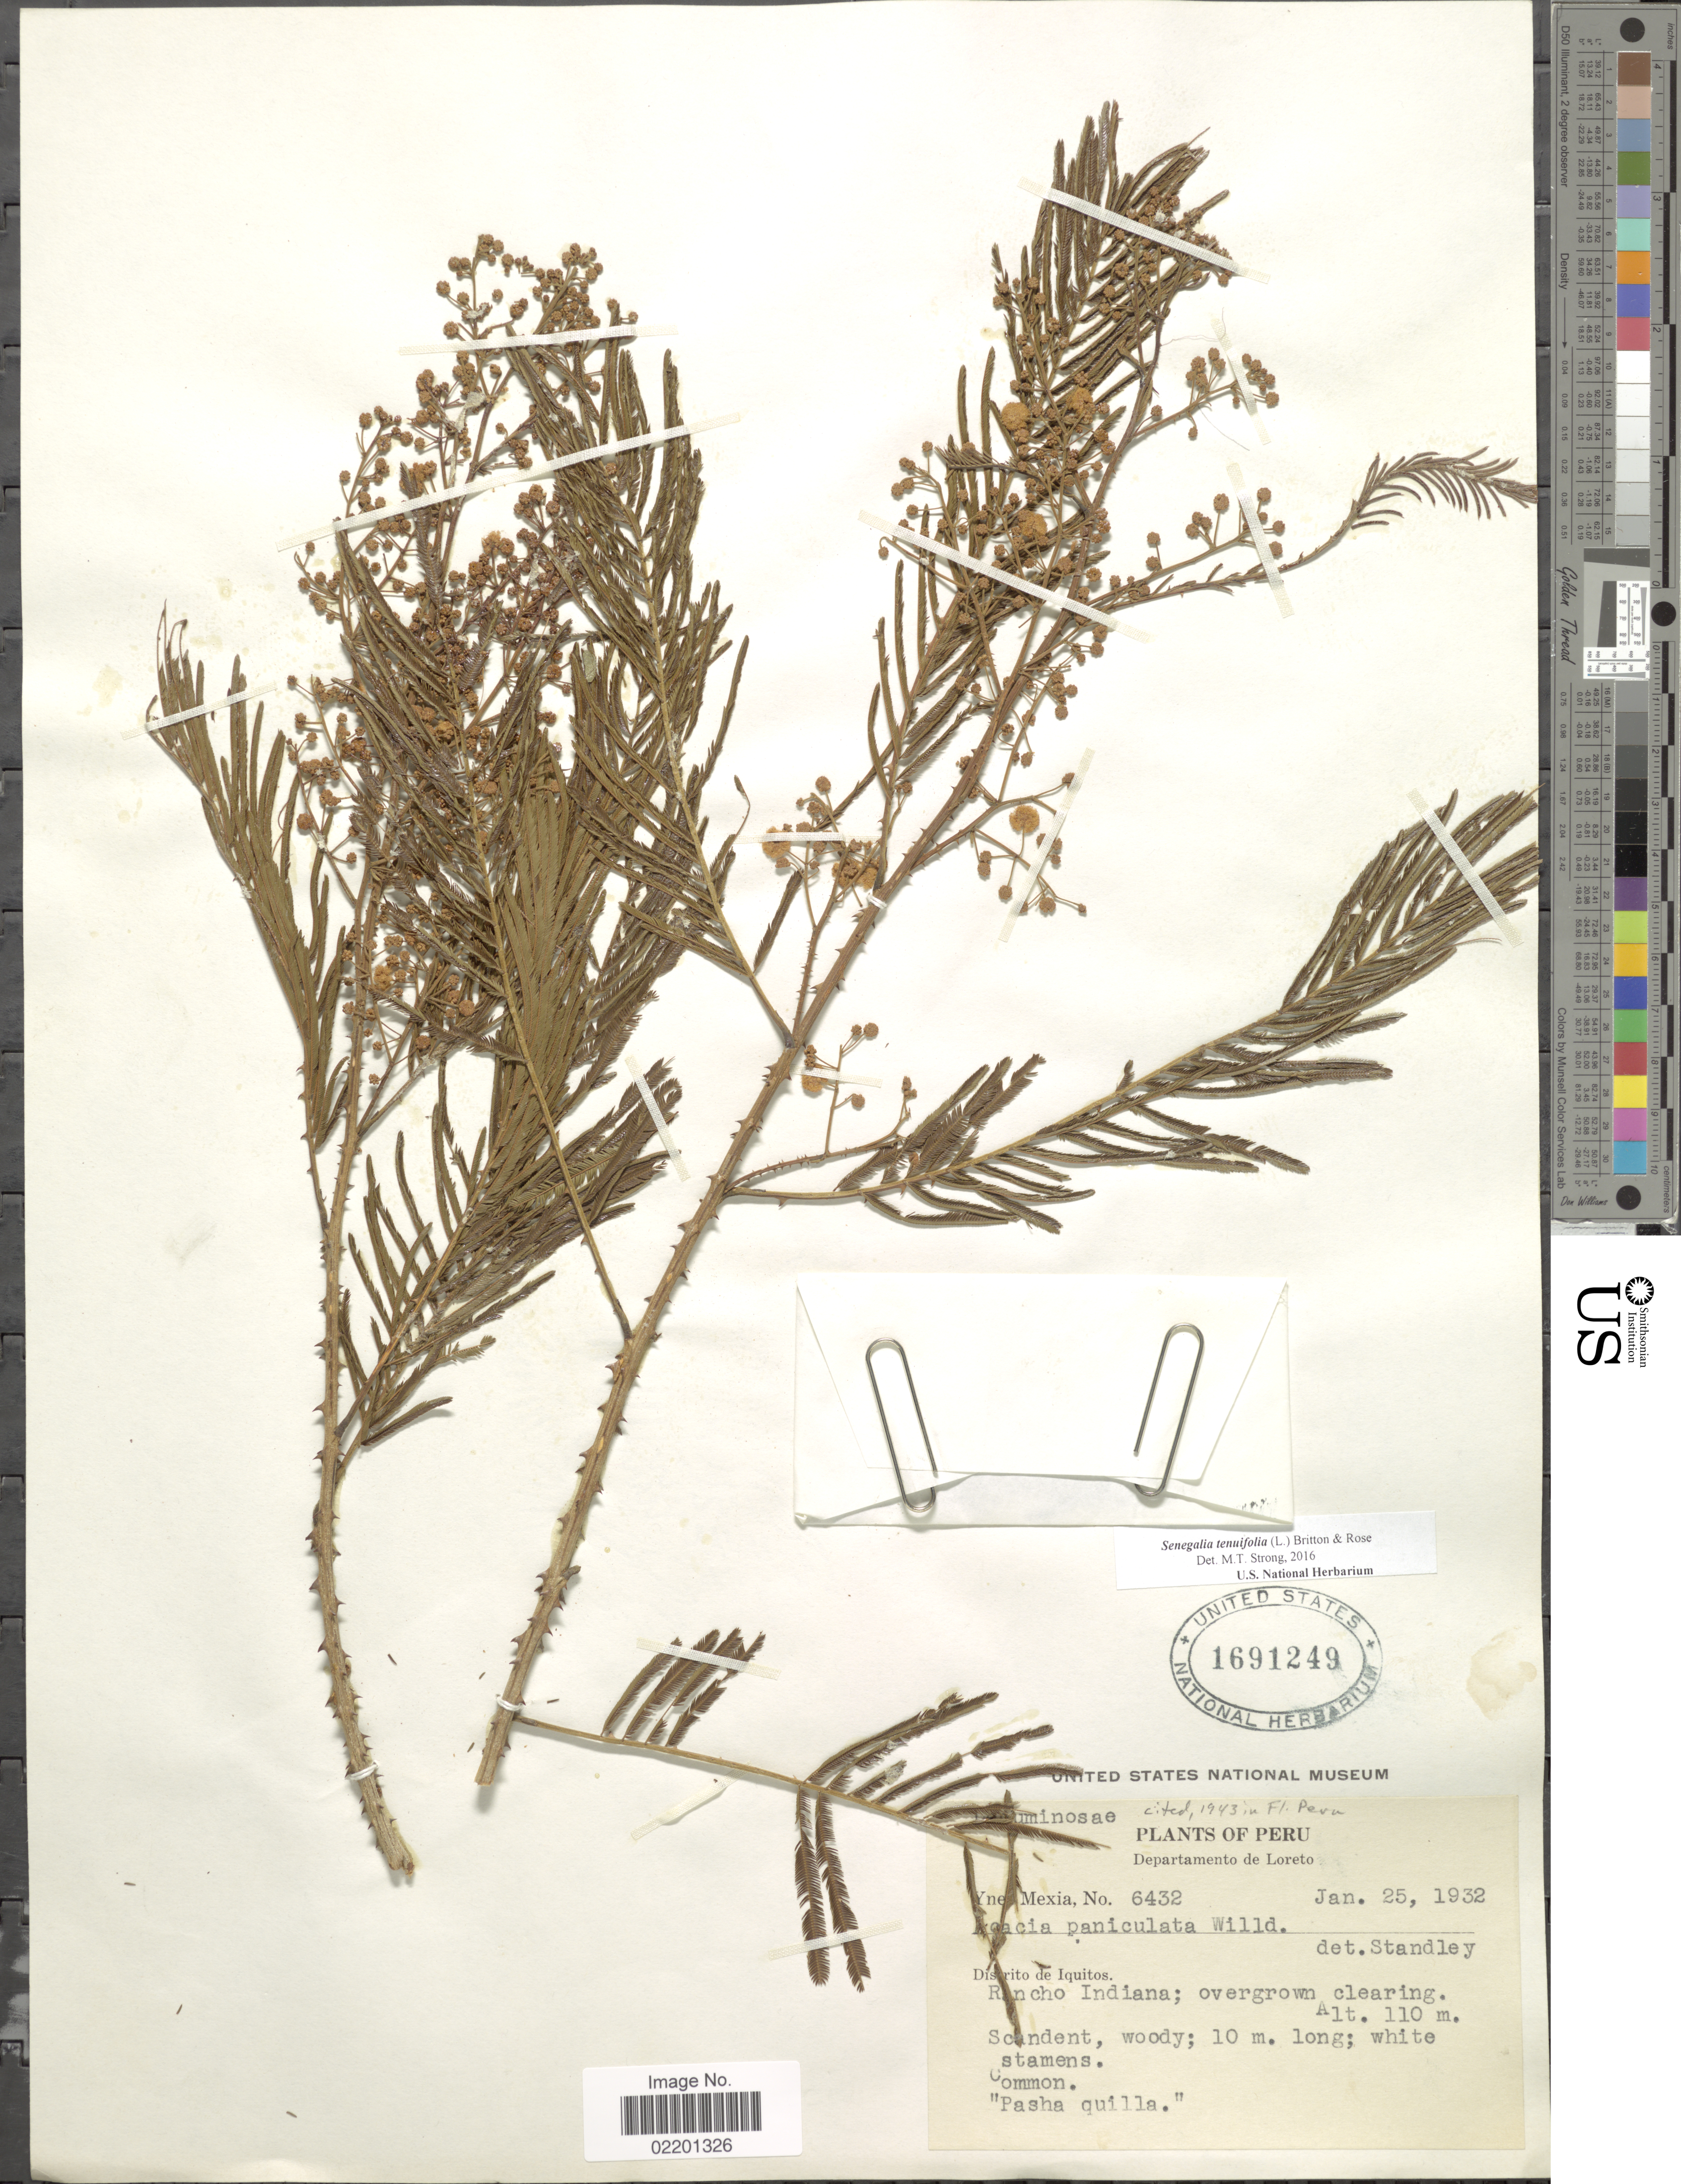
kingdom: Plantae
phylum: Tracheophyta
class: Magnoliopsida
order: Fabales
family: Fabaceae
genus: Senegalia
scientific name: Senegalia tenuifolia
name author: (L.) Britton & Rose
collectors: Y. Mexia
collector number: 6432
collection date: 1932-01-25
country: Peru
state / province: Loreto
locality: Departamento de Loreto, Distrito de Iquitos, Rancho Indiana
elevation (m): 110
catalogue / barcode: US 1691249